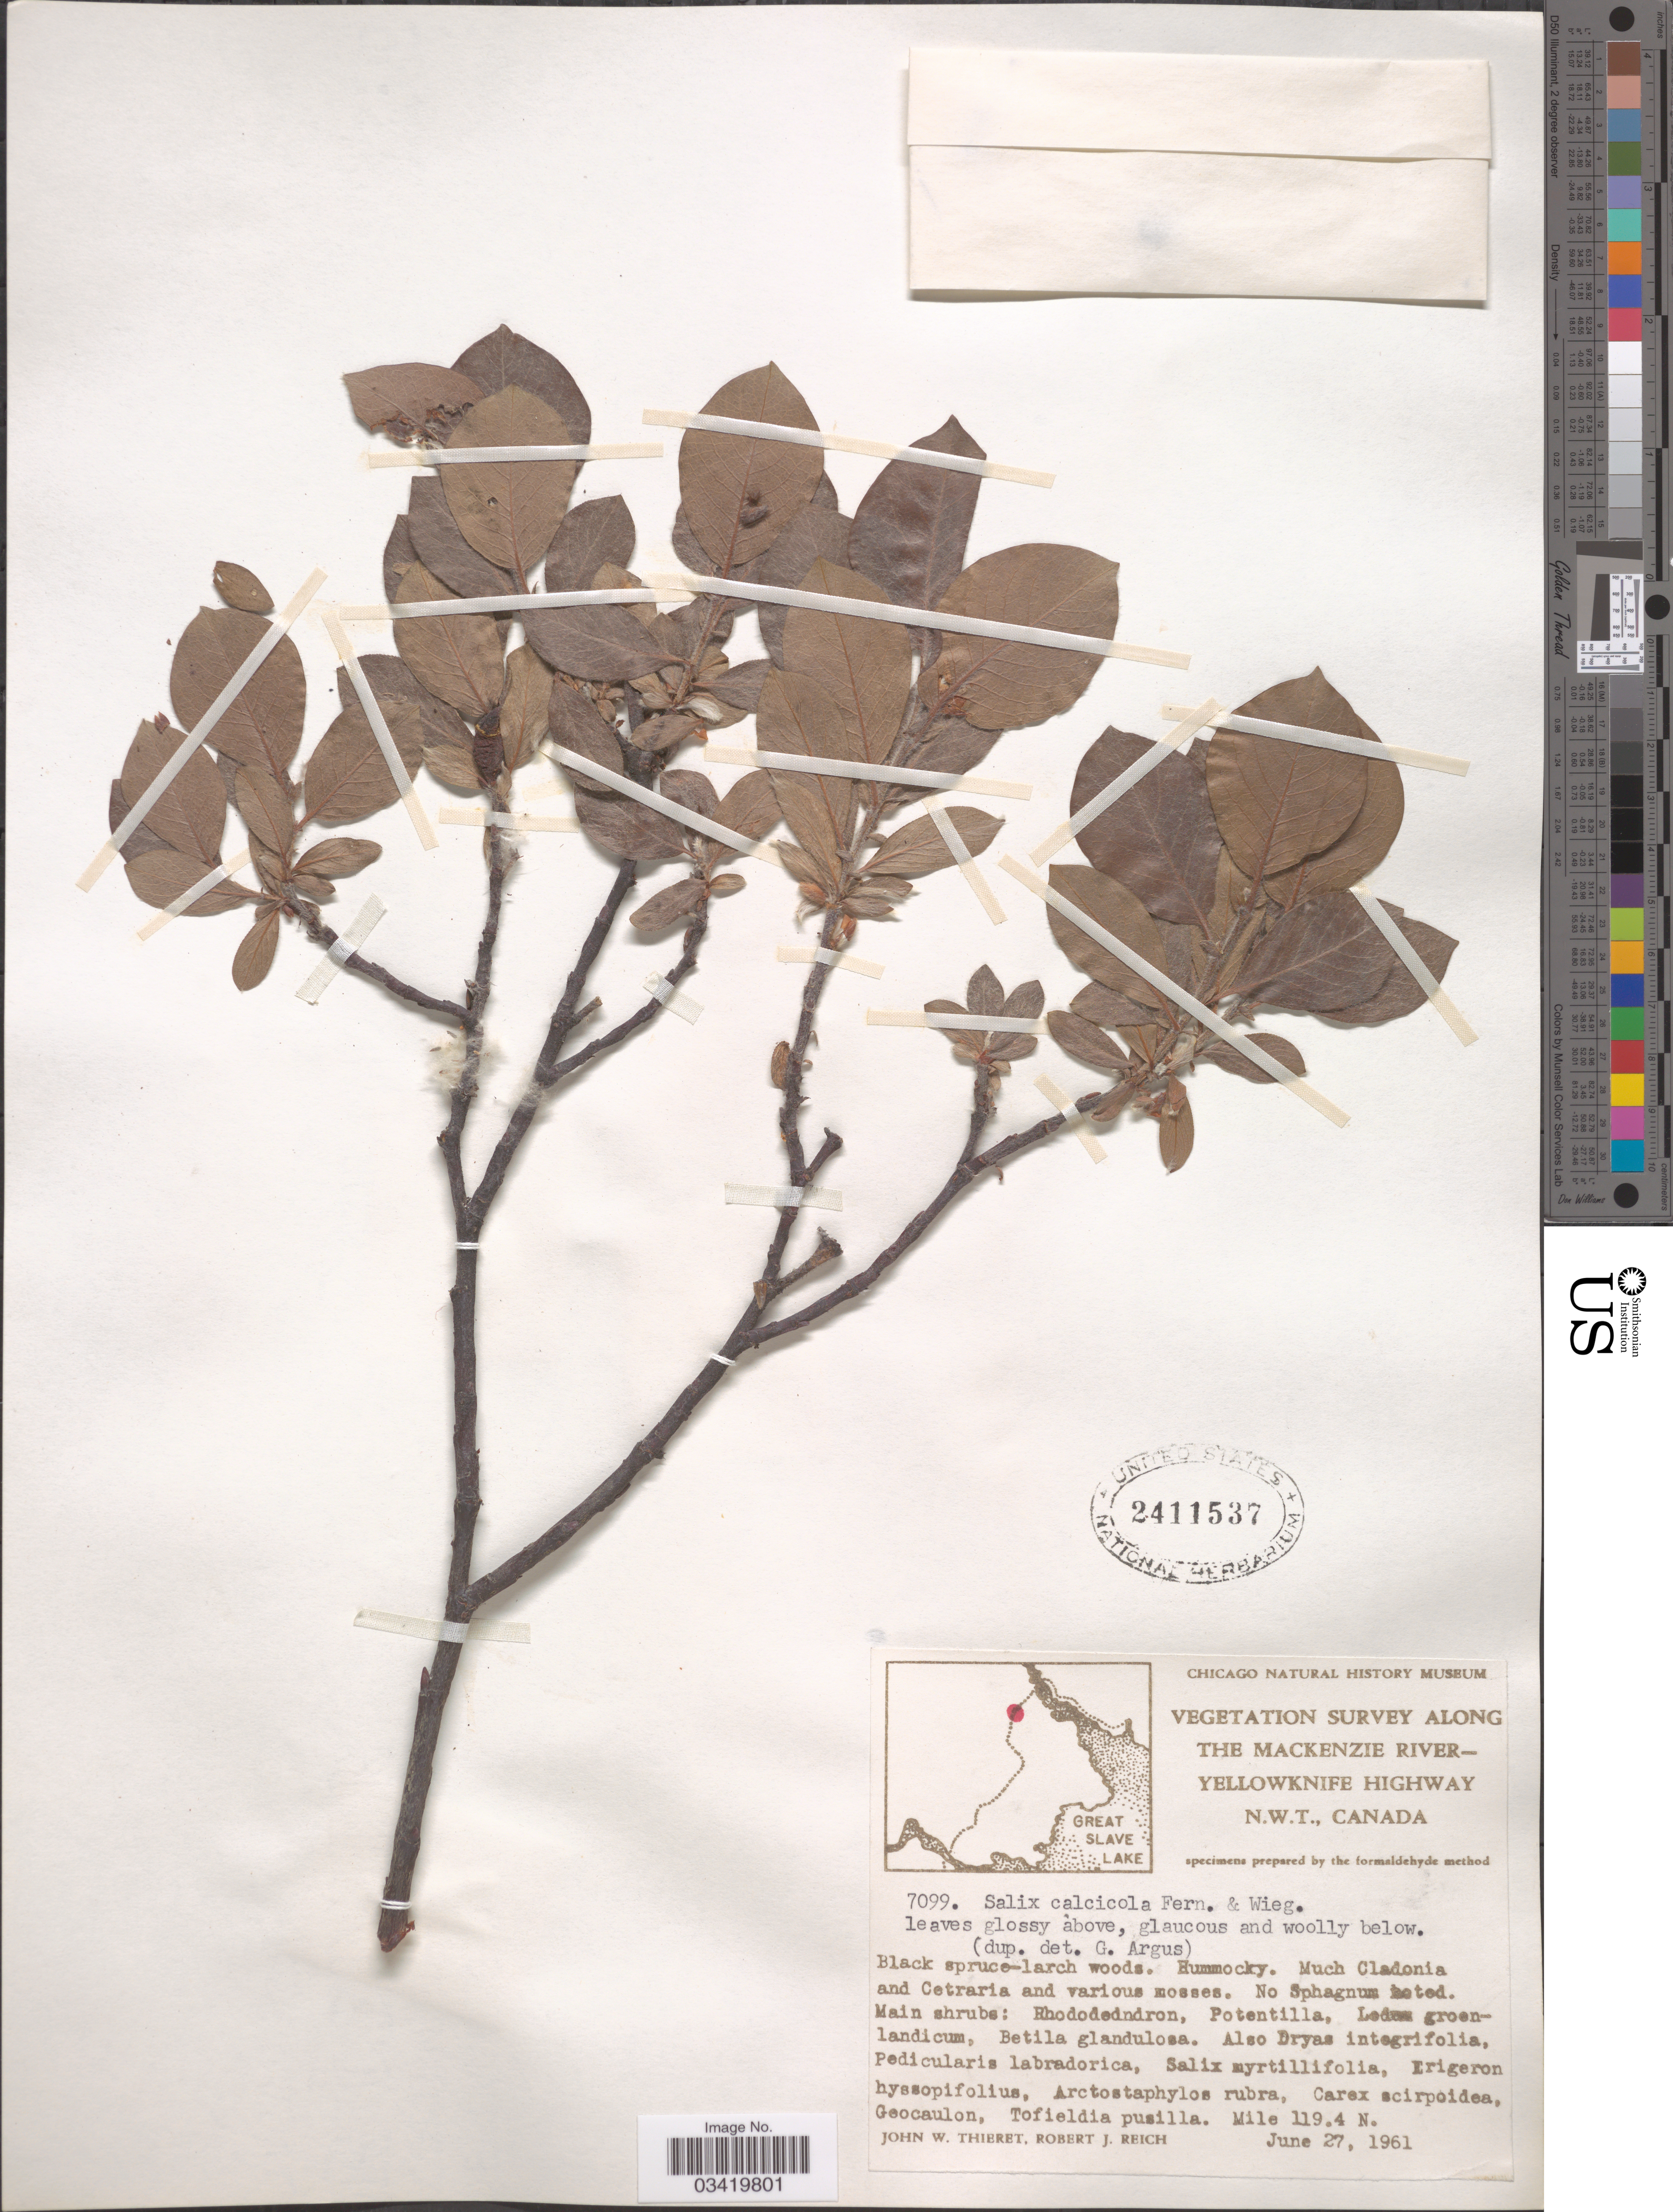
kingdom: Plantae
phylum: Tracheophyta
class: Magnoliopsida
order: Malpighiales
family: Salicaceae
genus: Salix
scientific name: Salix calcicola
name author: Fernald & Wiegand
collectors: J. W. Thieret & R. Reich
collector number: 7099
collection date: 1961-06-27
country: Papua New Guinea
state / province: New Ireland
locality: Vegetation Survey along the Mackenzie River-Yellowknife Highway. Mile 119.4 N.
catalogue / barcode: US 2411537